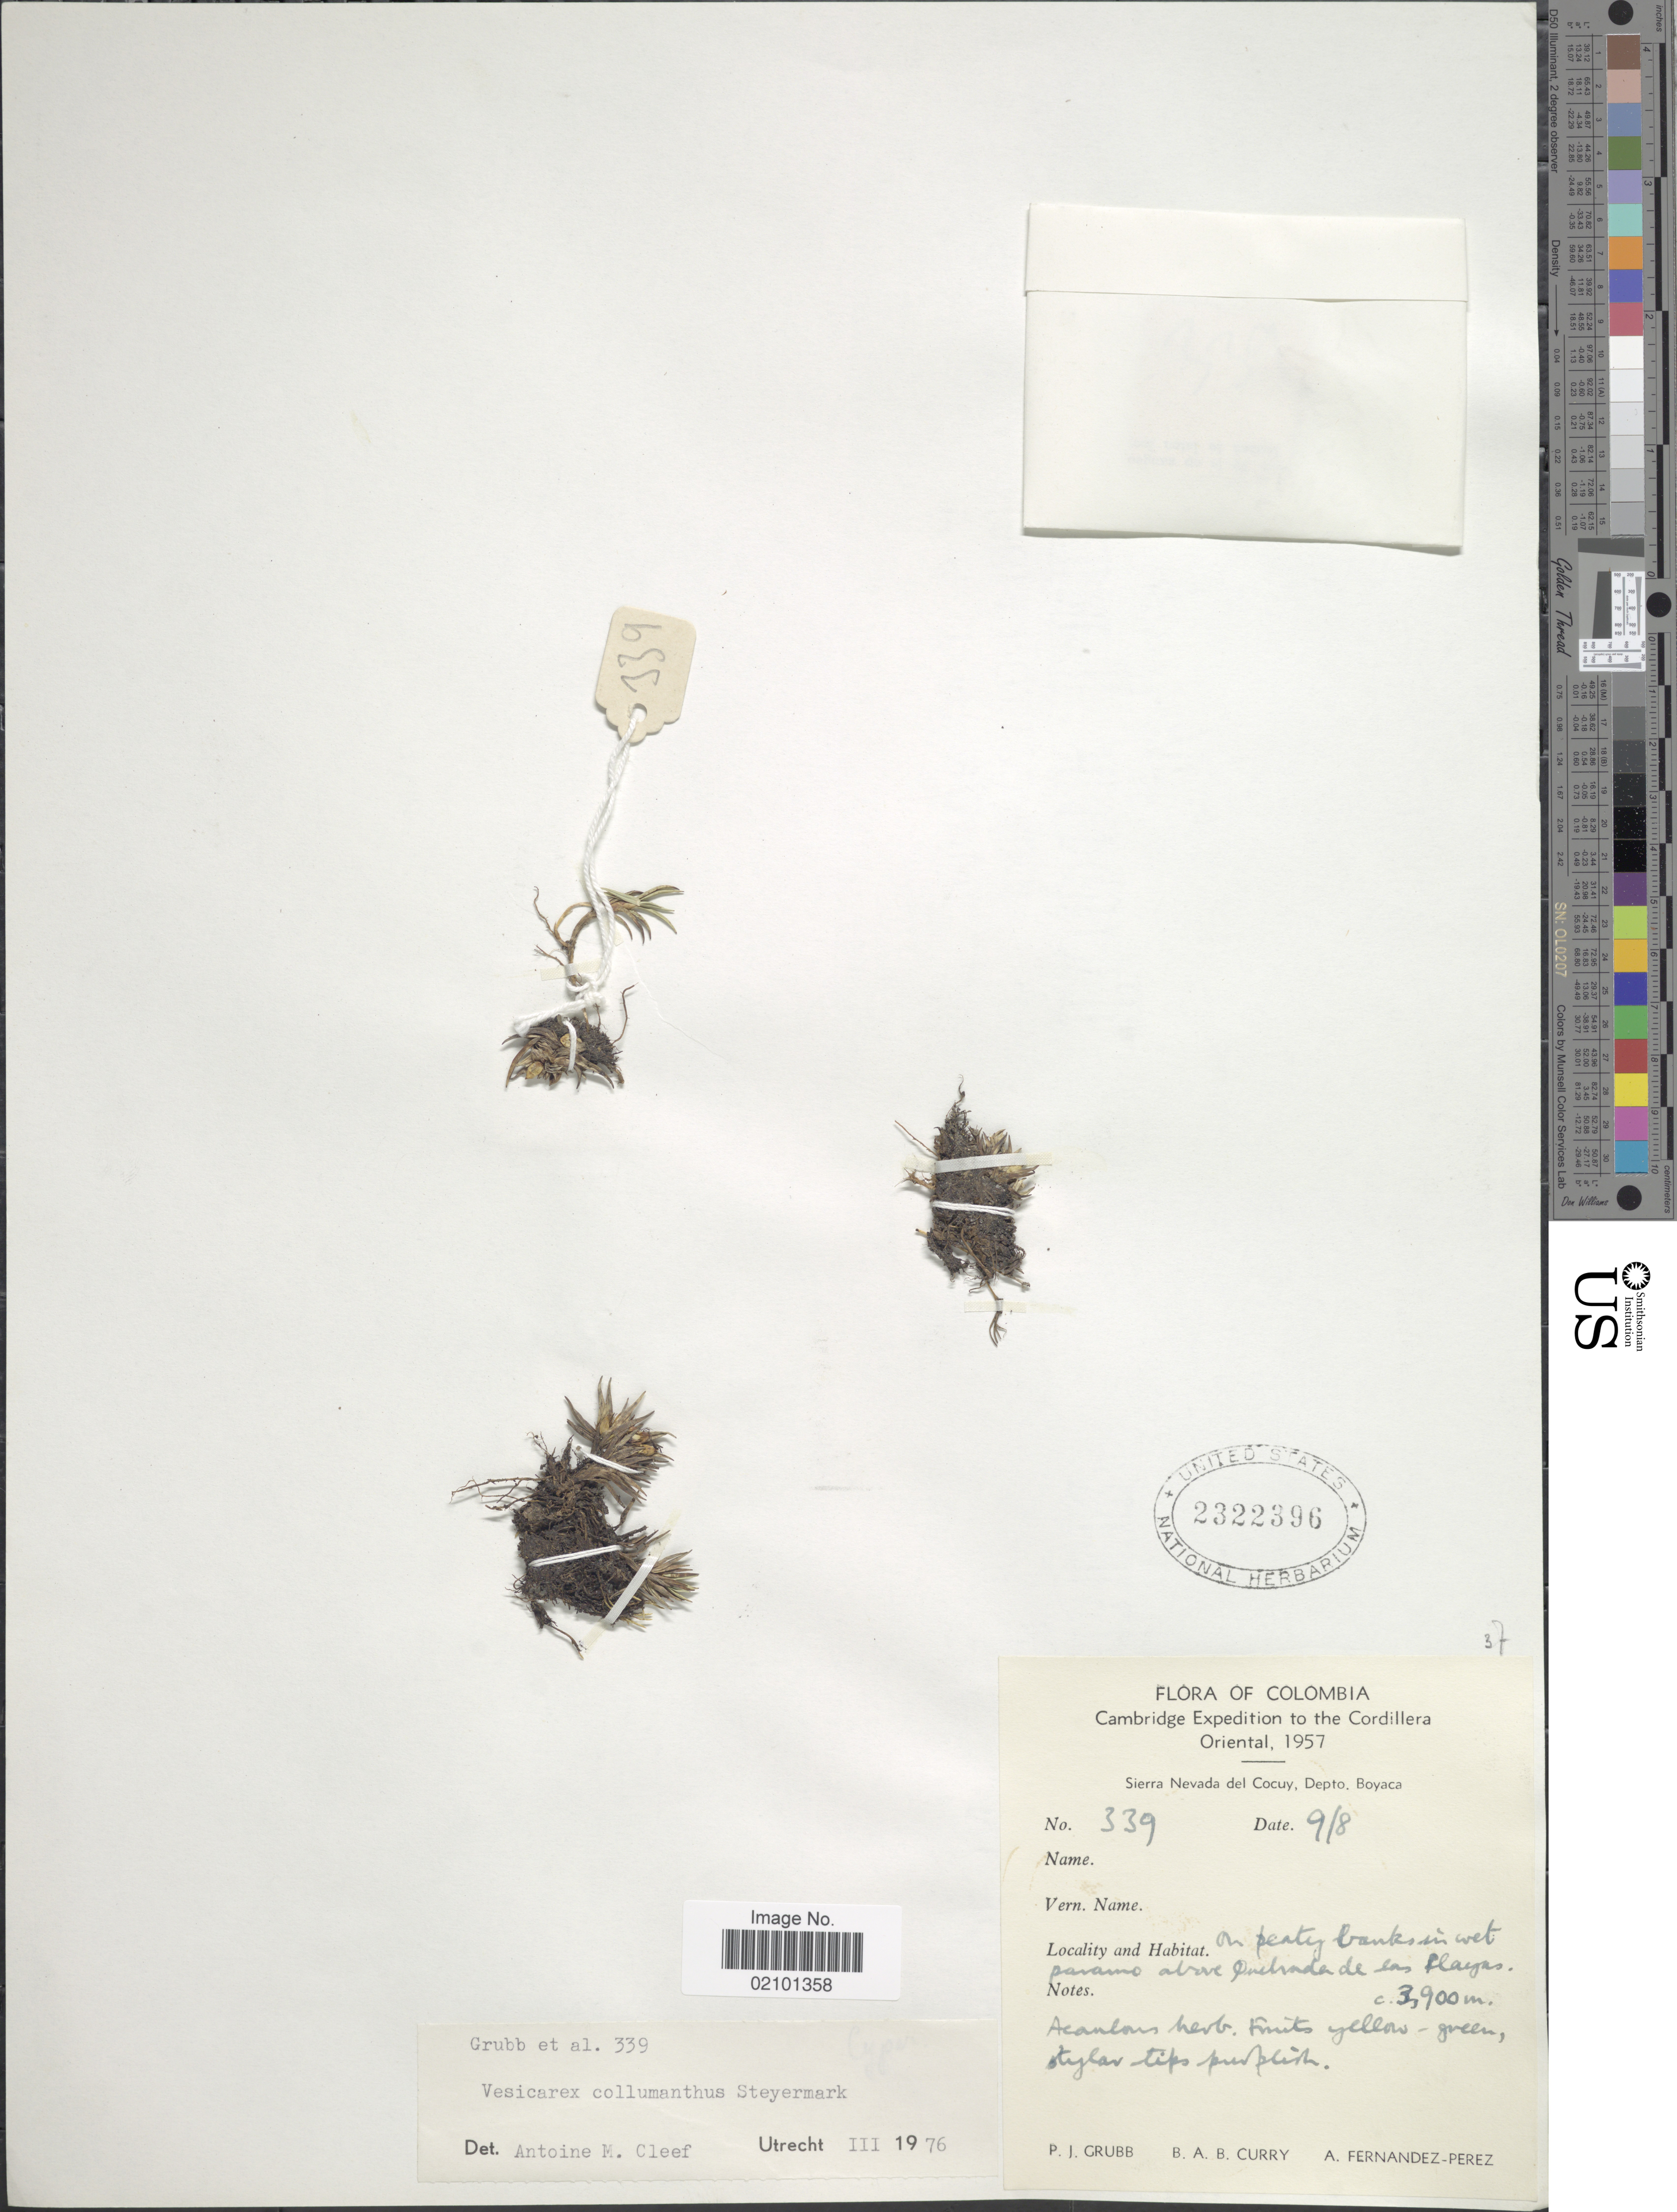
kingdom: Plantae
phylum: Tracheophyta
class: Liliopsida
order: Poales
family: Cyperaceae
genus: Carex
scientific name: Carex collumanthus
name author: (Steyerm.) L.E. Mora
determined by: Strong, Mark T., (BOT), Smithsonian Institution - National Museum of Natural History (UNITED STATES)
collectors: P. J. Grubb, B. Curry & A. Fernández-Pérez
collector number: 339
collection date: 1957-08-09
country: Colombia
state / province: Boyacá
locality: Sierra Nevada del Cocuy, Depto. Boyaca. On penty banks in wet paramo above Quebrada de las Playas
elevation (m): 3900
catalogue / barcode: US 2322396